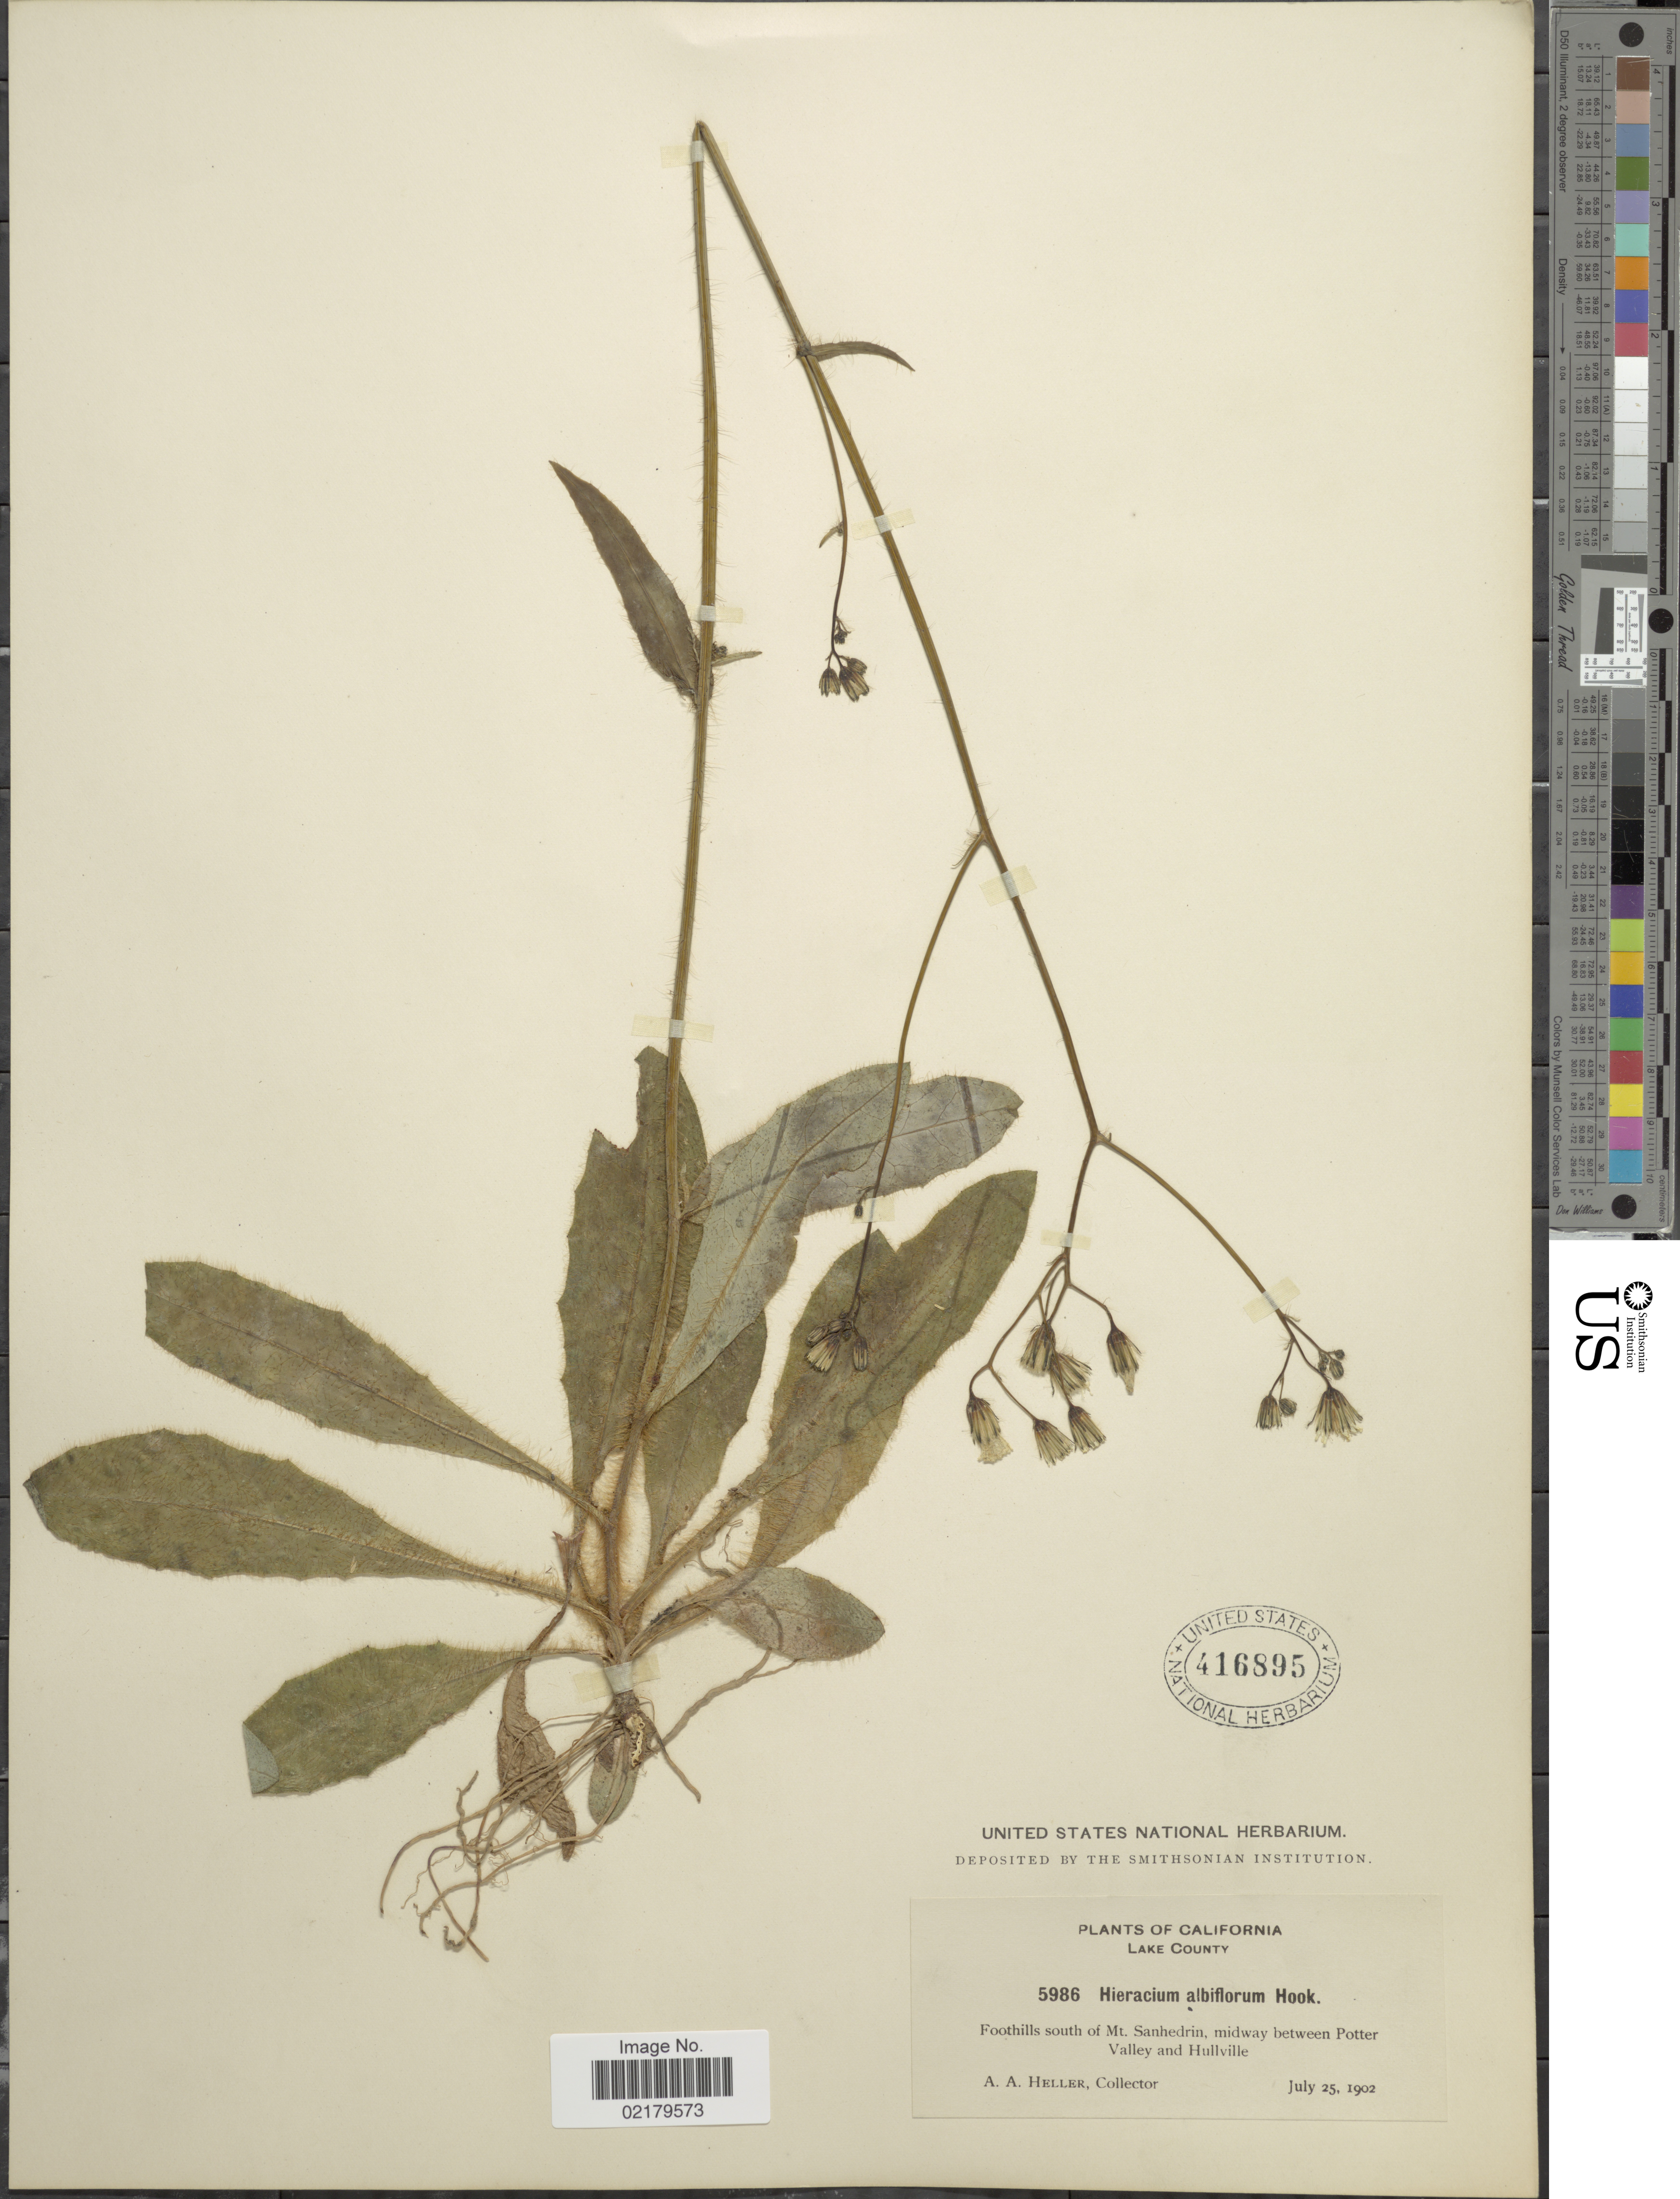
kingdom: Plantae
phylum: Tracheophyta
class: Magnoliopsida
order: Asterales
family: Asteraceae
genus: Hieracium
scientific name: Hieracium albiflorum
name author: Hook.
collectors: A. A. Heller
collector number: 5986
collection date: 1902-07-25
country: United States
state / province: California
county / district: Lake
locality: Lake County, Foothills south of Mt. Sanhedrin, midway between Potter Valley and Hullville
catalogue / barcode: US 416895